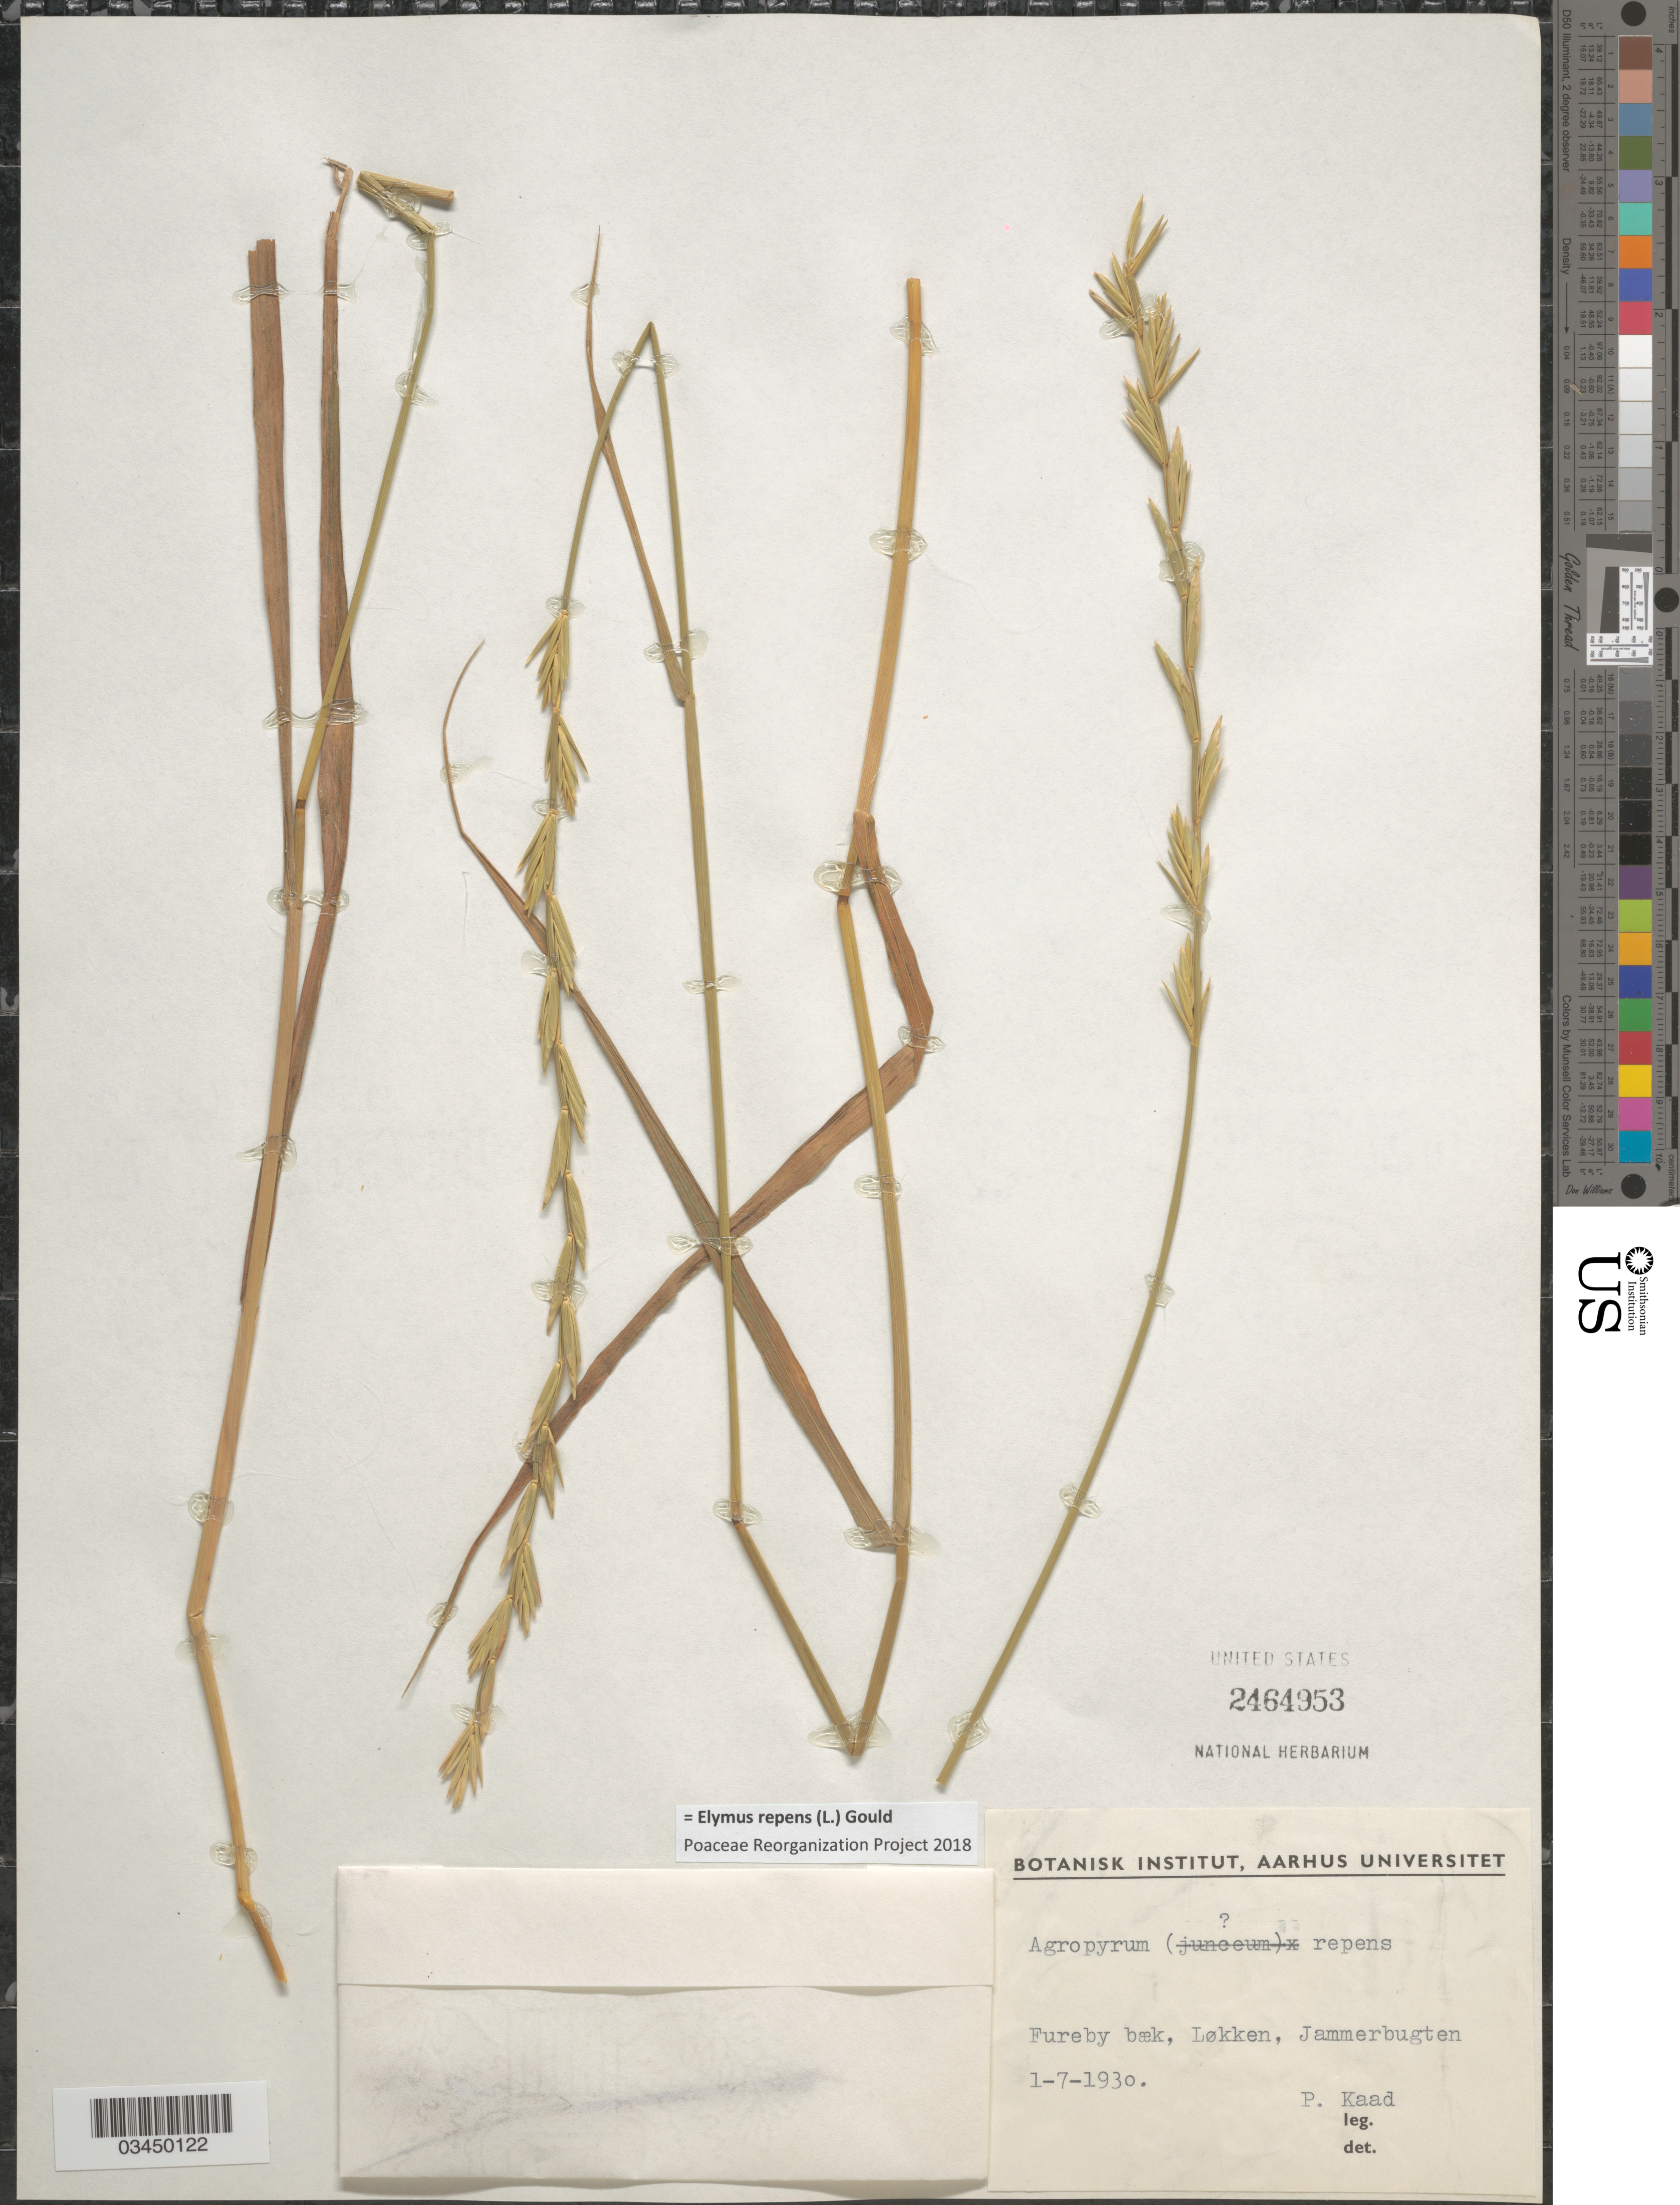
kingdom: Plantae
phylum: Tracheophyta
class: Liliopsida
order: Poales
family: Poaceae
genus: Elymus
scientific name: Elymus repens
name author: (L.) Gould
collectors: P. Kaad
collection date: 1930-07-01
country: Denmark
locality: Fureby bæk, Løkken, Jammerbugten.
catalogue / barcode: US 2464953